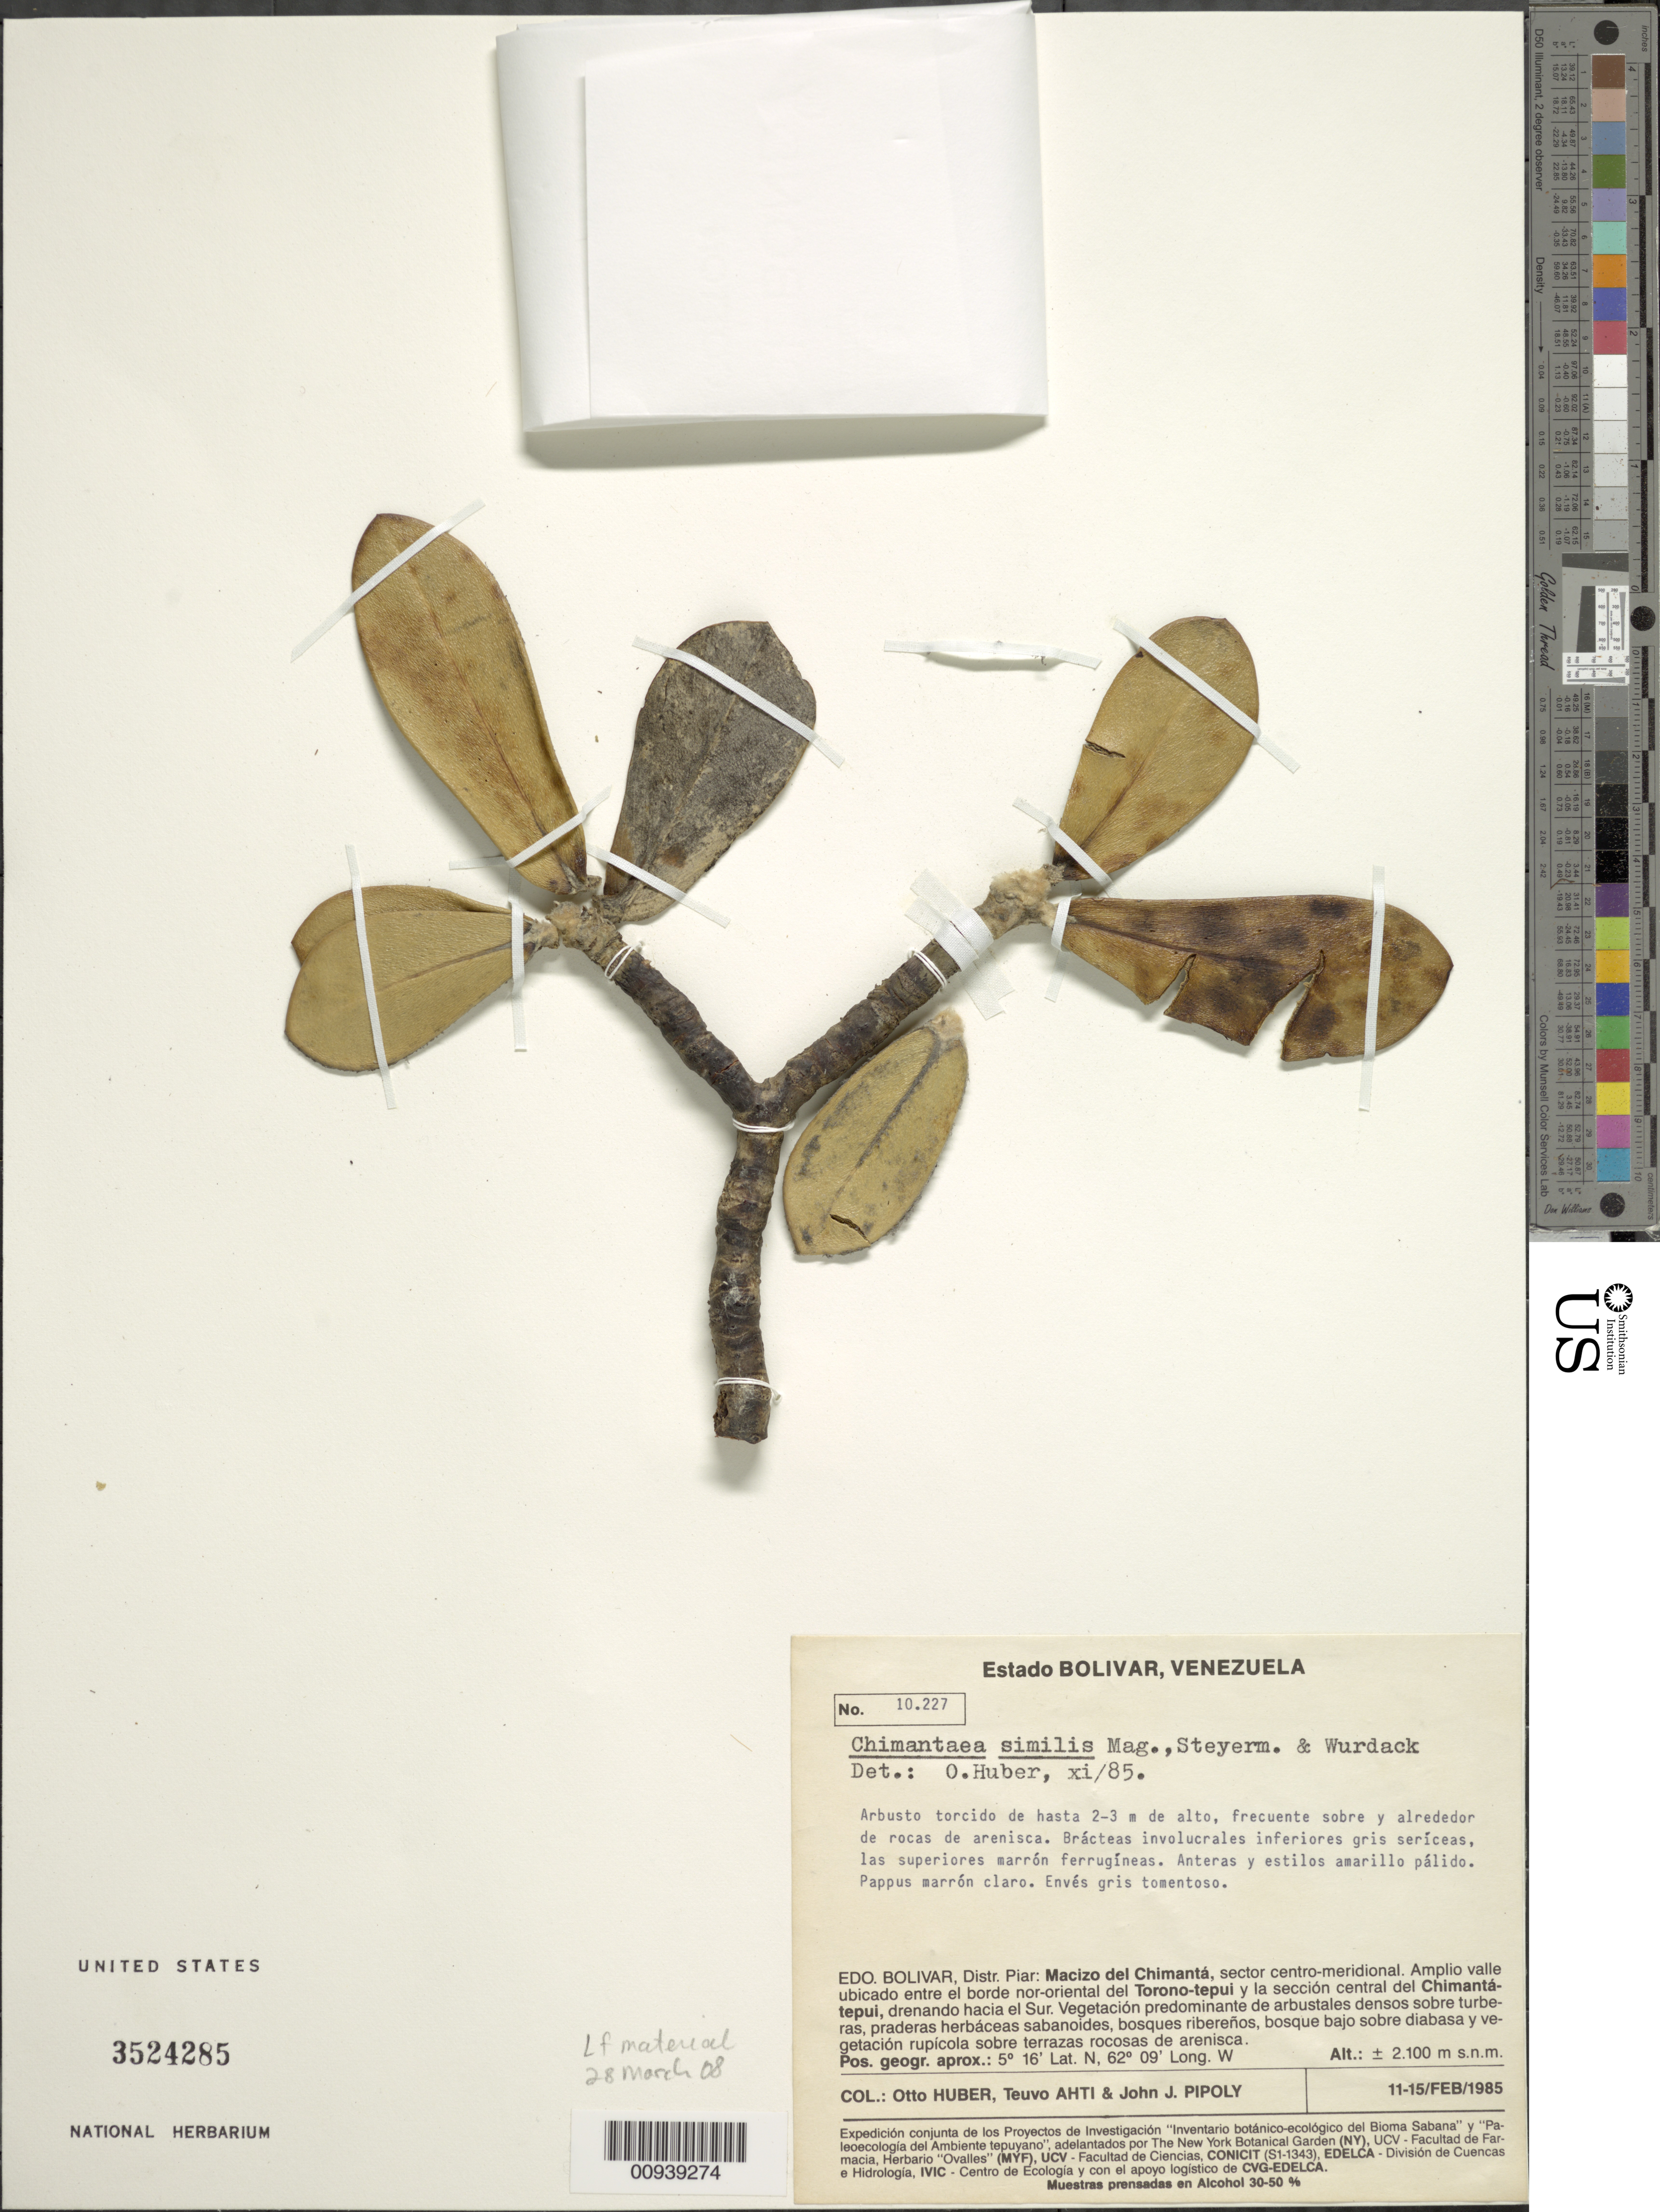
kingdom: Plantae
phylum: Tracheophyta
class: Magnoliopsida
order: Asterales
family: Asteraceae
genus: Chimantaea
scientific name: Chimantaea humilis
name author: Maguire et al.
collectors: O. Huber, T. T. Ahti & J. J. Pipoly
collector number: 10227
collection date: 1985-02-11/1985-02-15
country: Venezuela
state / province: Bolivar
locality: Dist. Piar: Macizo del Chimanta, sector centro-meridional, amplio valle ubicado entre el borde nor-oriental del Torono-tepui y la seccion central de Chimanta-tepui, drenado hacia el Sur.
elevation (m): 2100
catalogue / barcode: US 3524285